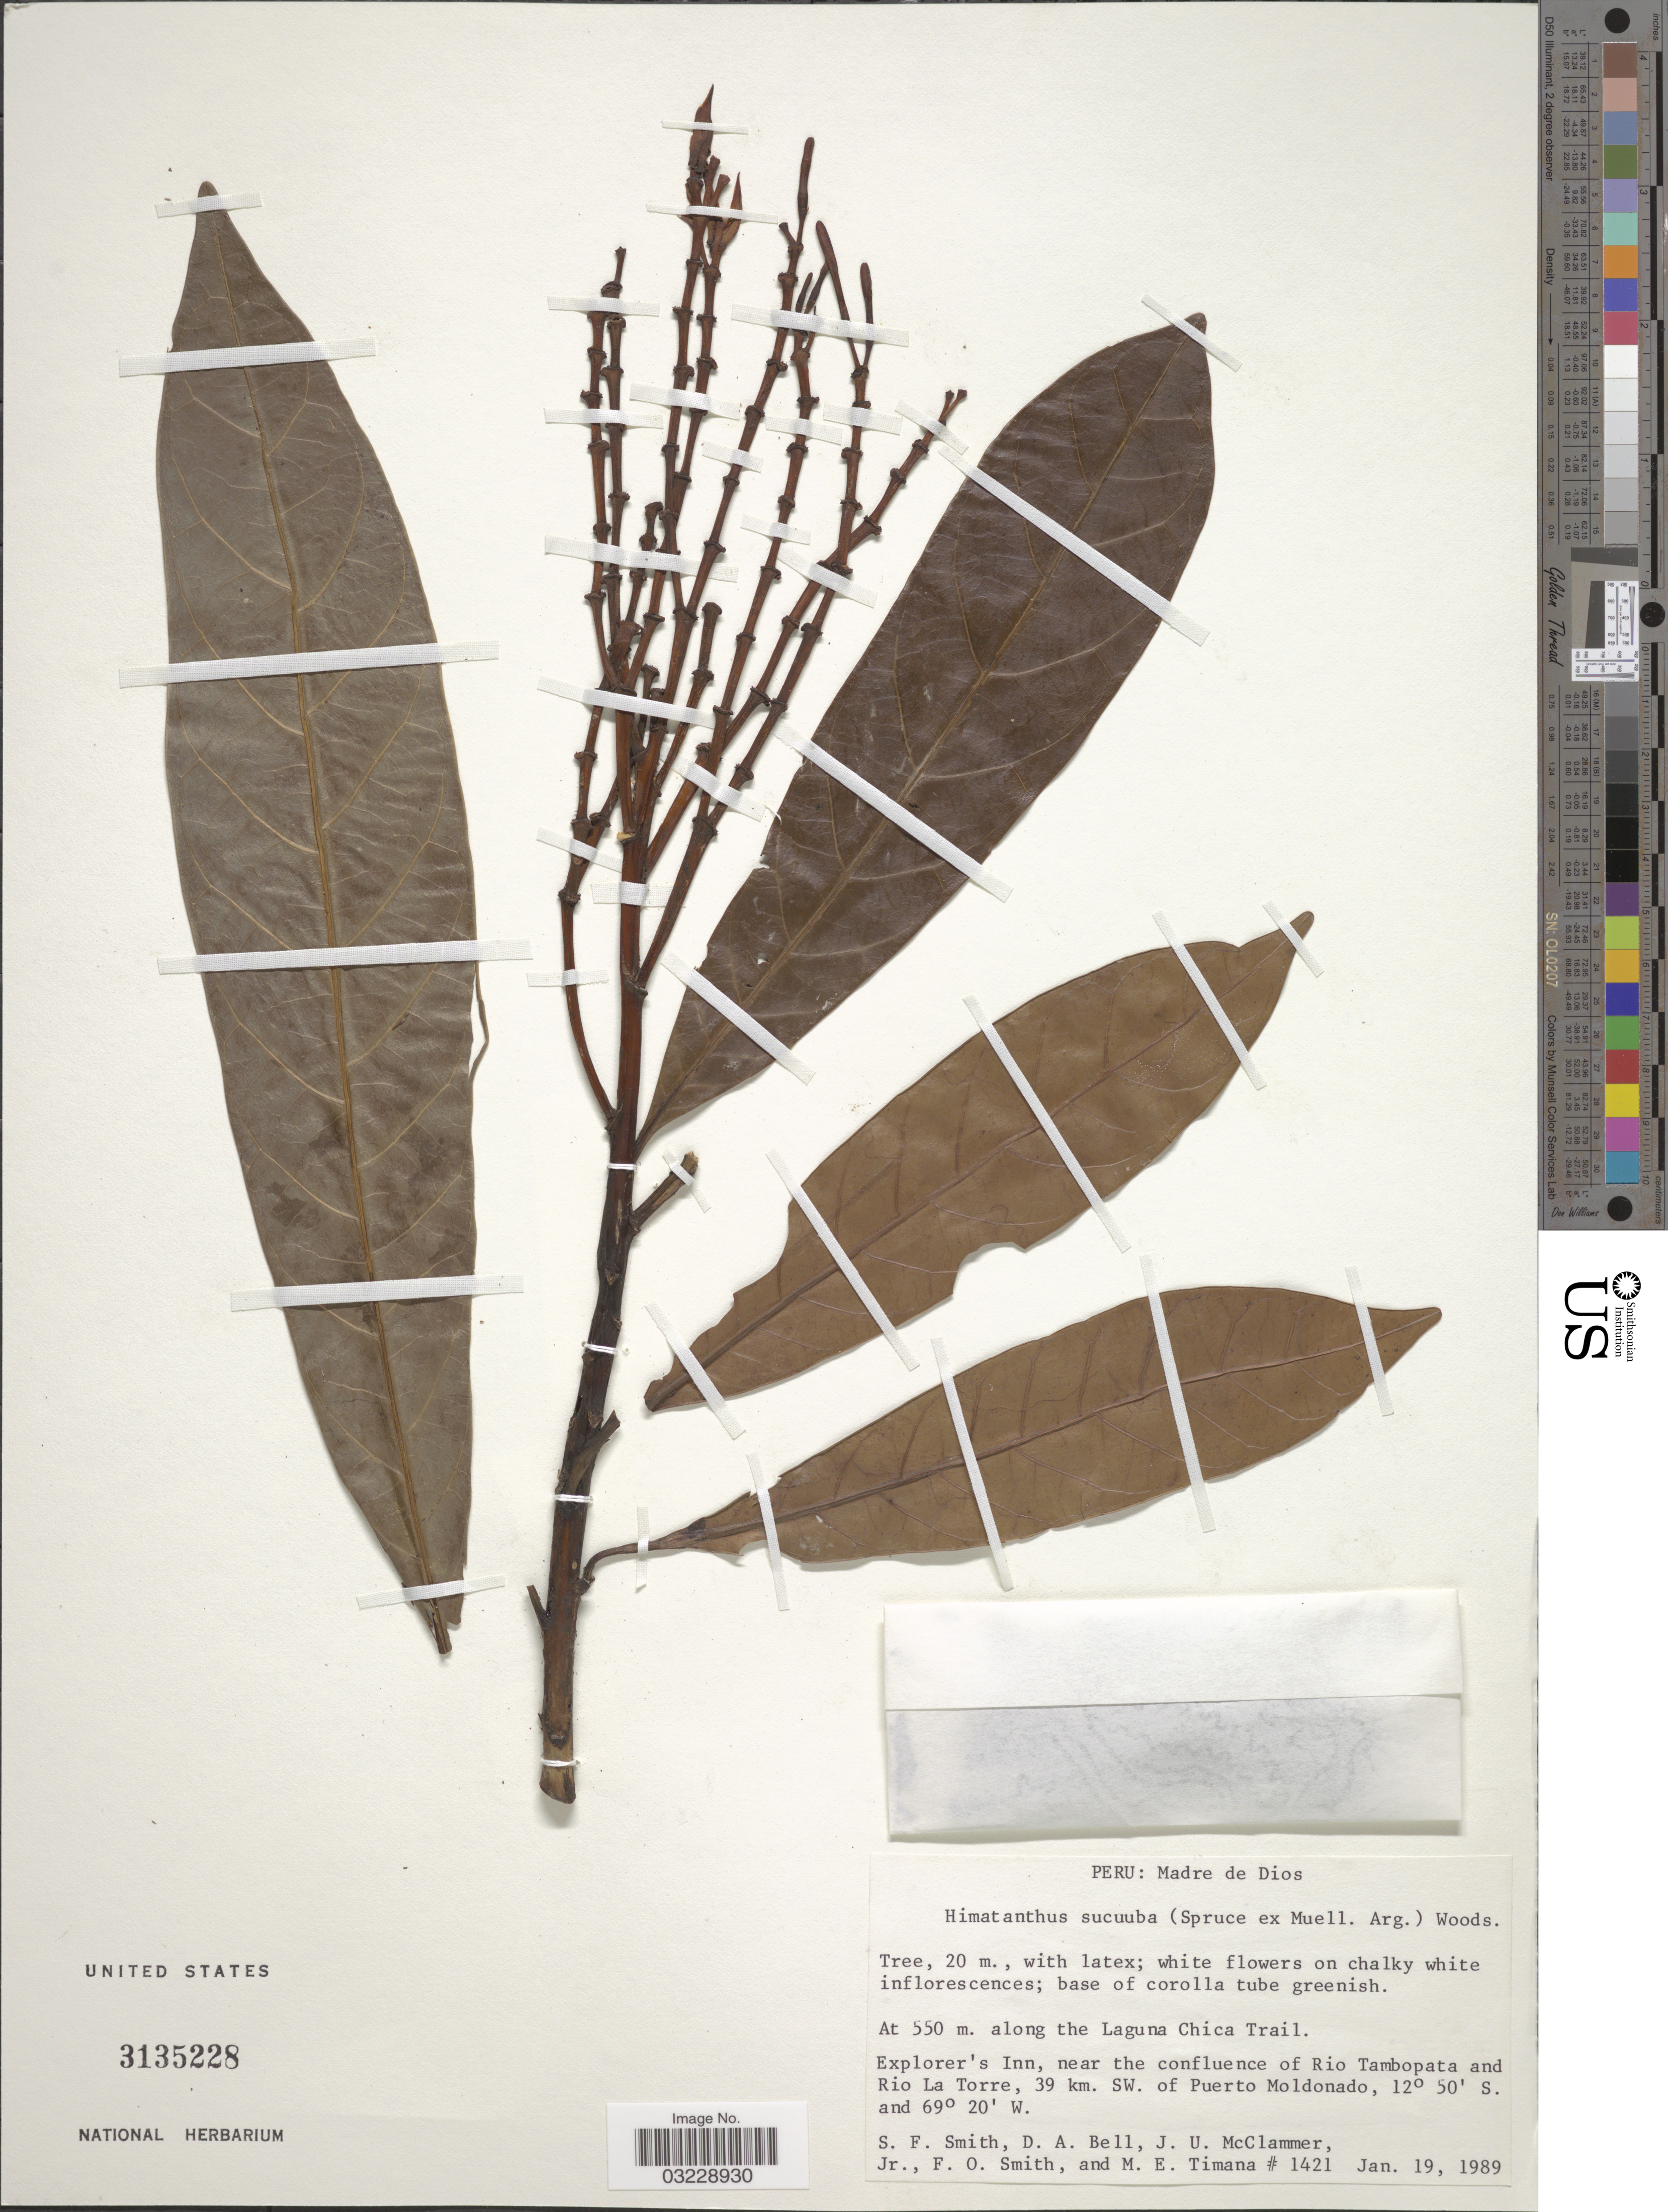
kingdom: Plantae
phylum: Tracheophyta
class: Magnoliopsida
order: Gentianales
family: Apocynaceae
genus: Himatanthus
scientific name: Himatanthus sucuuba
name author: (Spruce) Woodson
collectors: S.F. Smith, D. A. Bell, J. McClammer Jr. & F. Smith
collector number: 1421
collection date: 1989-01-19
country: Peru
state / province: Madre de Dios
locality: Along the Laguna Chica Trail. Explorer's Inn, near the confluence of Rio Tambopata and Rio La Torre, 39 km. SW. of Puerto Moldonado.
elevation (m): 550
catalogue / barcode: US 3135228